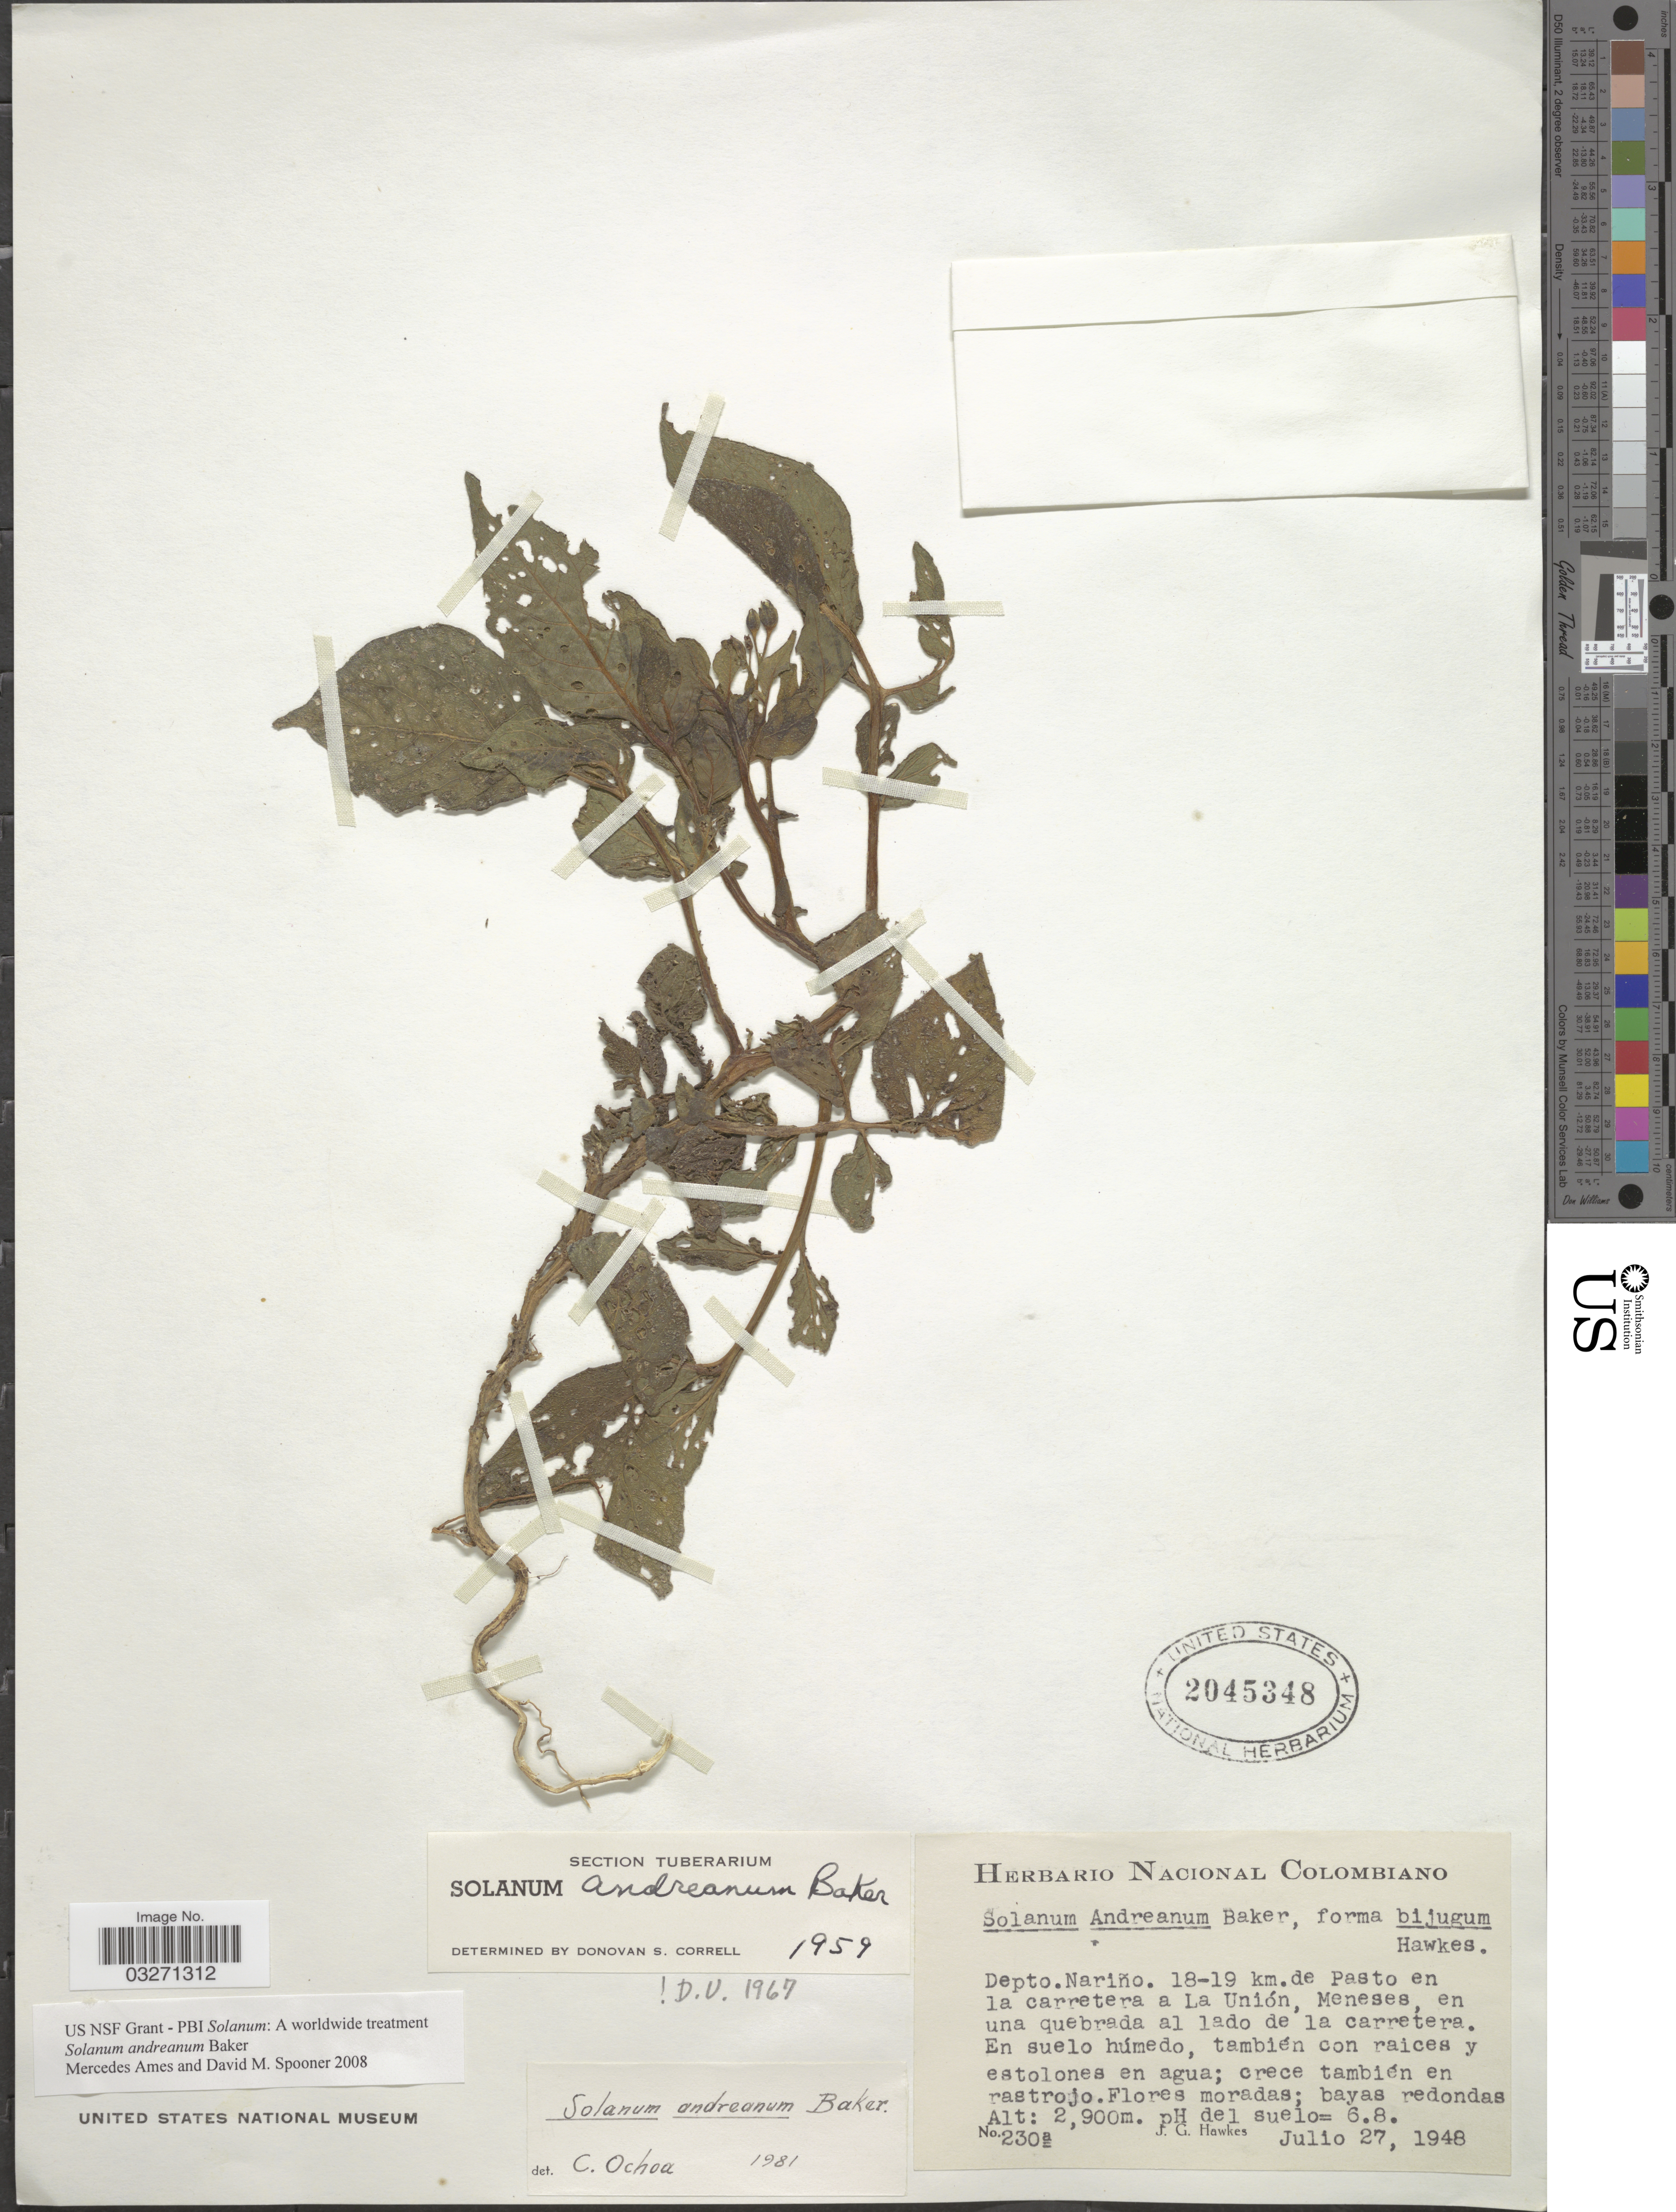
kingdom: Plantae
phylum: Tracheophyta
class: Magnoliopsida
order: Solanales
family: Solanaceae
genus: Solanum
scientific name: Solanum andreanum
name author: Baker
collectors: J. Hawkes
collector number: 230a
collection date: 1948-07-27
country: Colombia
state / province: Nariño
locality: Depto.Nariño. 18-19 km. de Pasto en la carretera a La Unión, Meneses.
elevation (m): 2900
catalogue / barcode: US 2045348